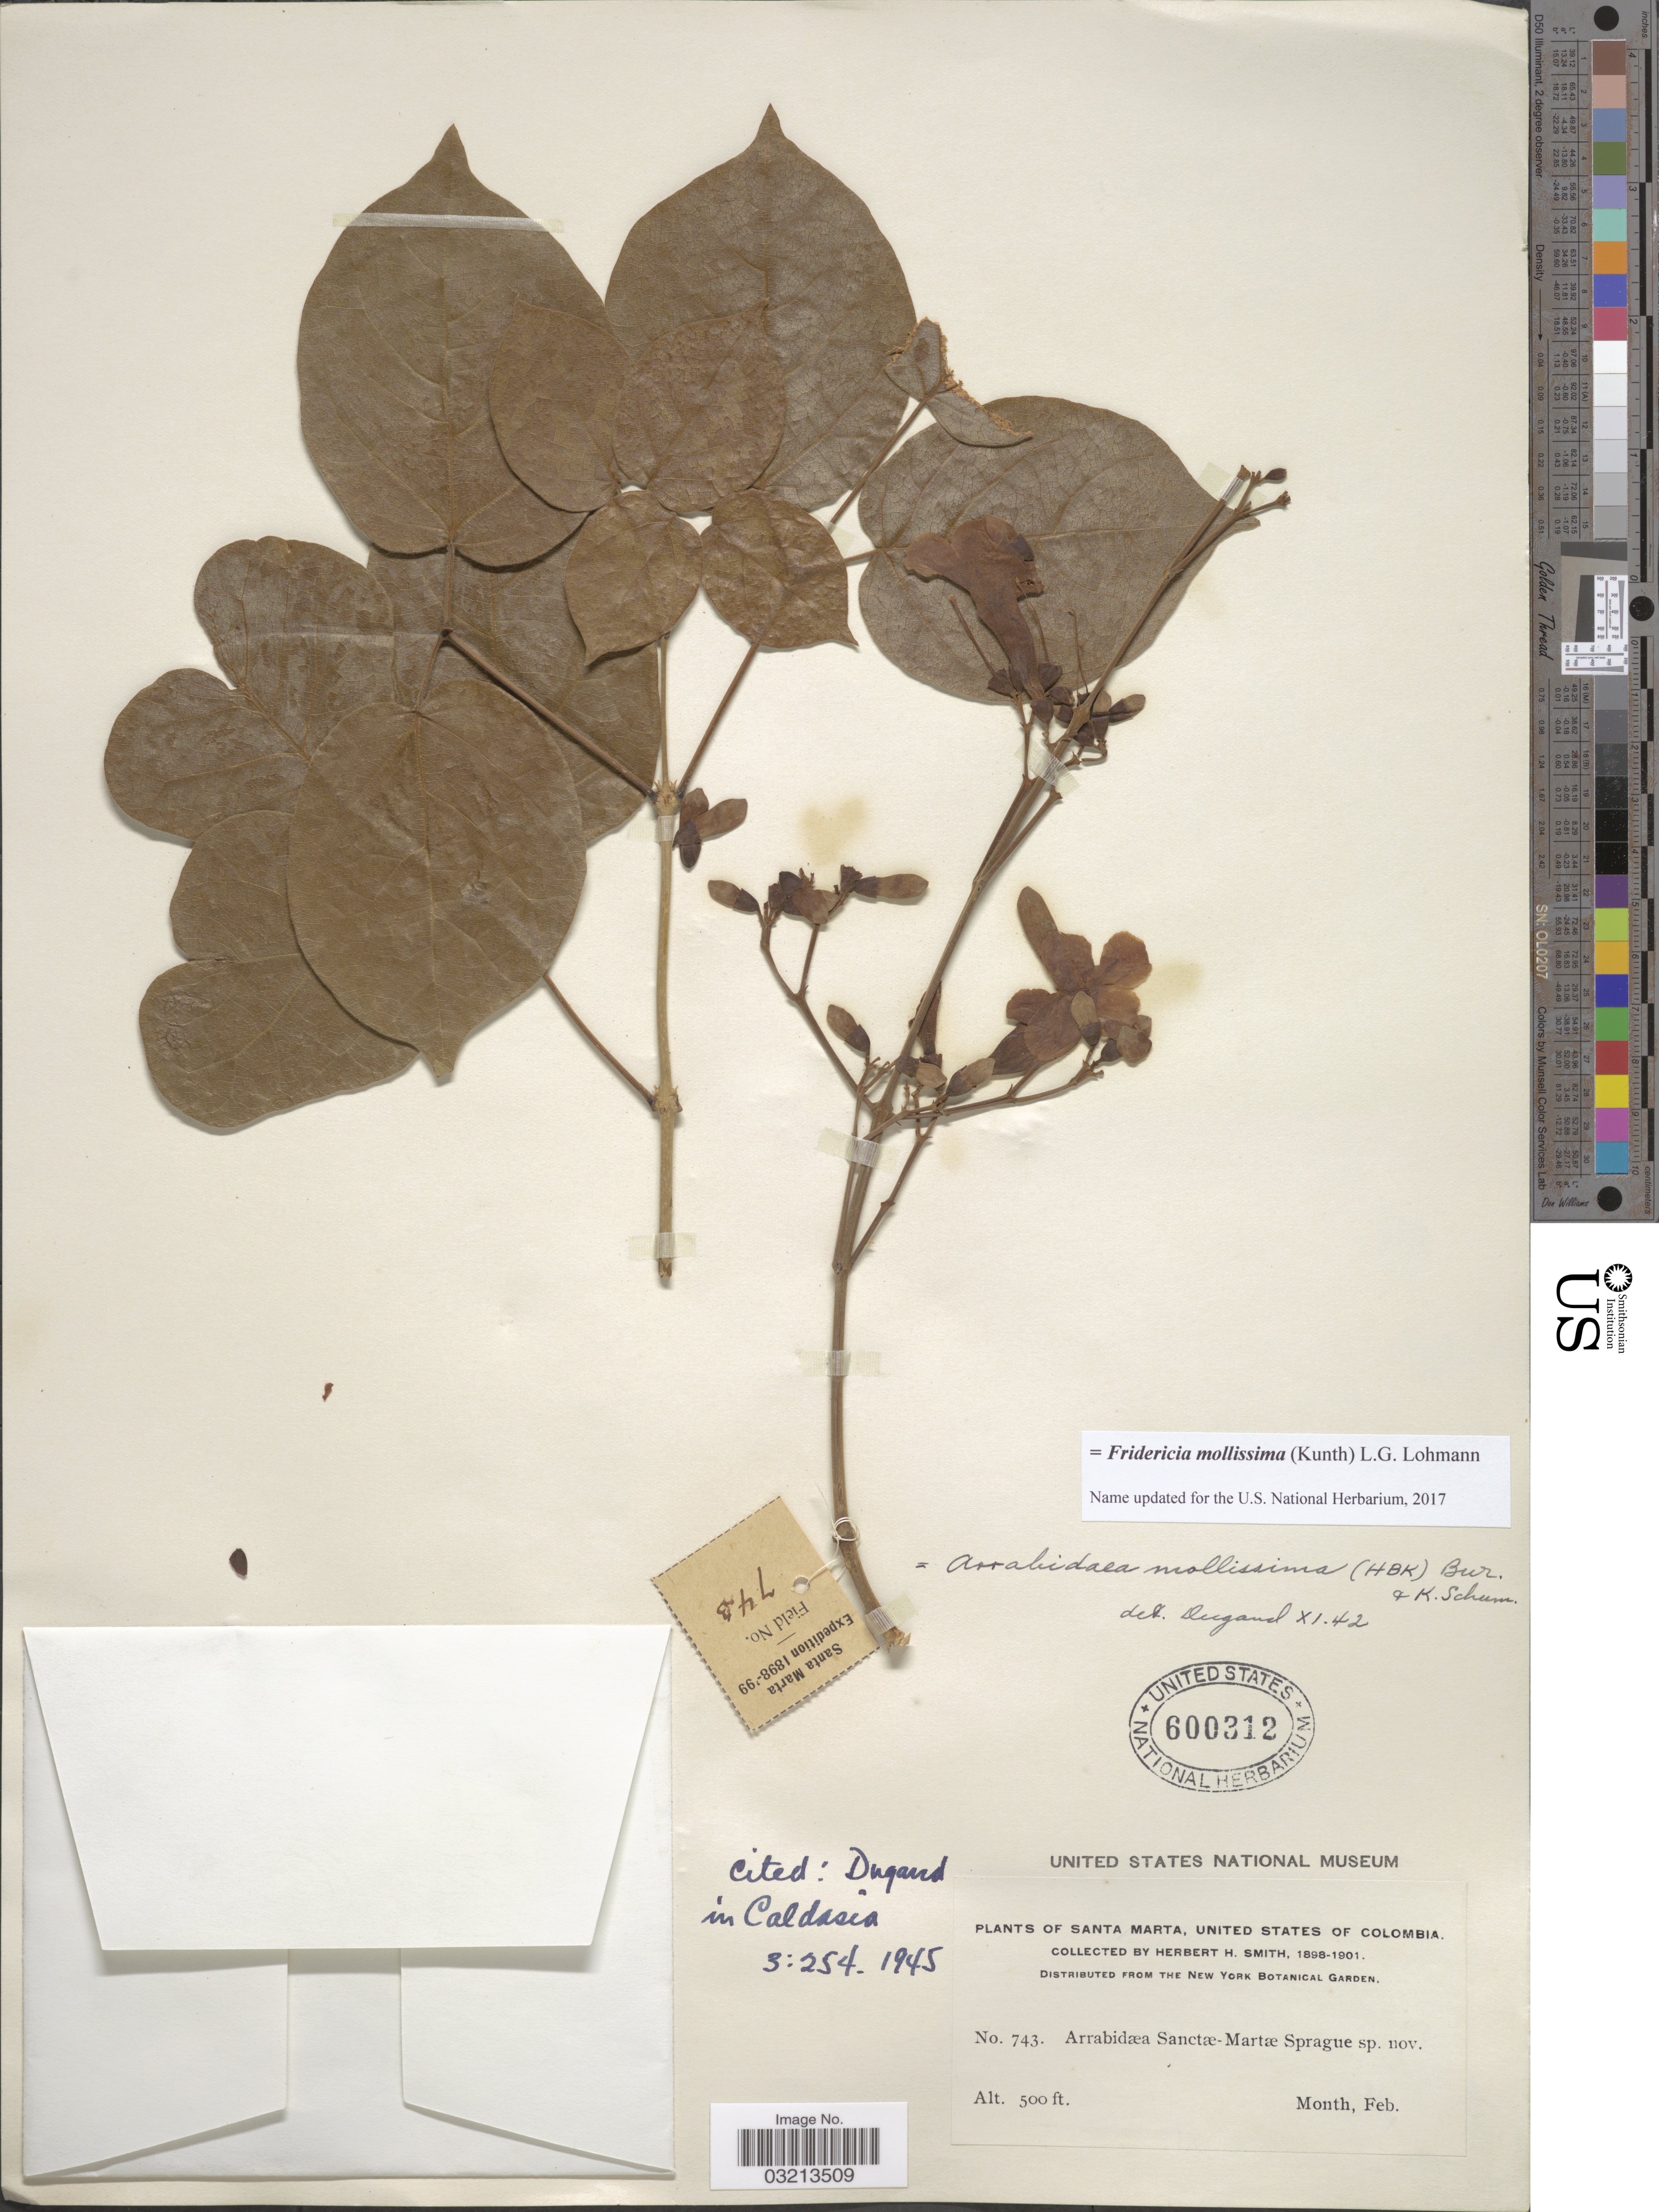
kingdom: Plantae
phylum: Tracheophyta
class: Magnoliopsida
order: Lamiales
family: Bignoniaceae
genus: Fridericia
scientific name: Fridericia mollissima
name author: (Kunth) L.G. Lohmann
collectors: Herbert H. Smith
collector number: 743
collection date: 1898-02/1901-02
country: Colombia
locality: Santa Marta, United States of Colombia.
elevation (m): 152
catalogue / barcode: US 600312